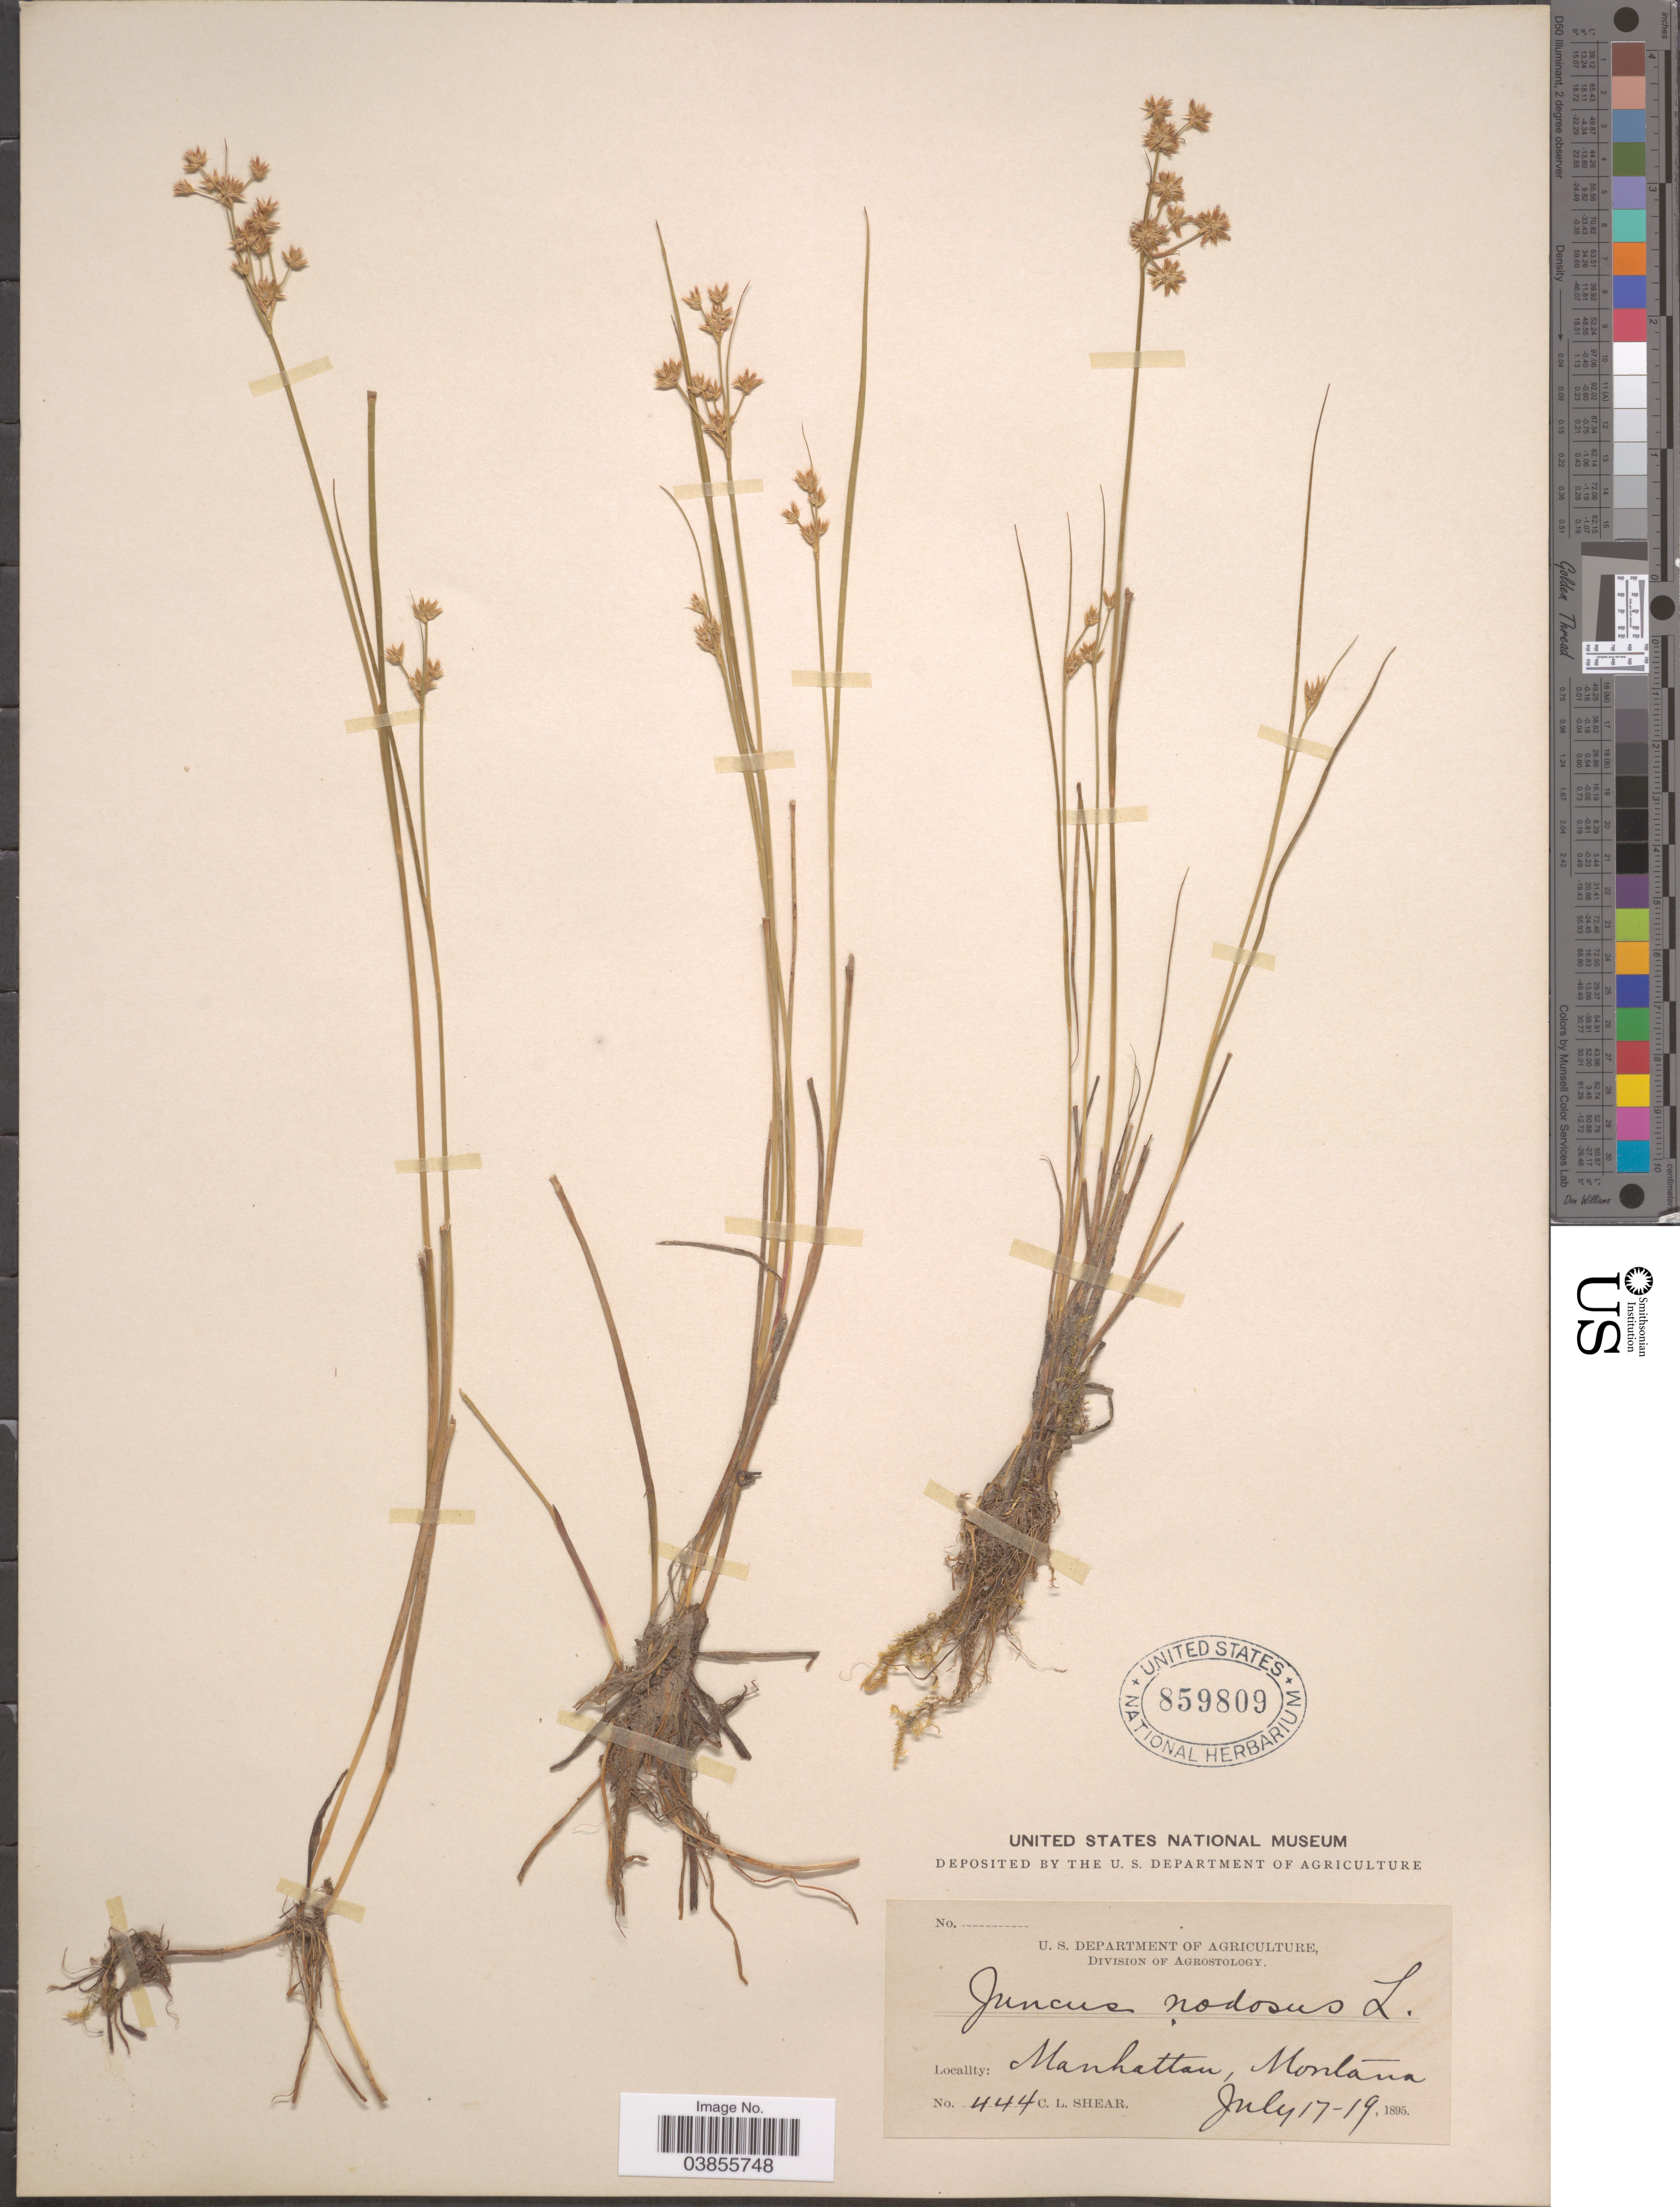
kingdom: Plantae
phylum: Tracheophyta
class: Liliopsida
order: Poales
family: Juncaceae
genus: Juncus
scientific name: Juncus nodosus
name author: L.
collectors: C. L. Shear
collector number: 444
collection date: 1895-07-17/1895-07-19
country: United States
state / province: Montana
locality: Manhattan.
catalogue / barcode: US 859809